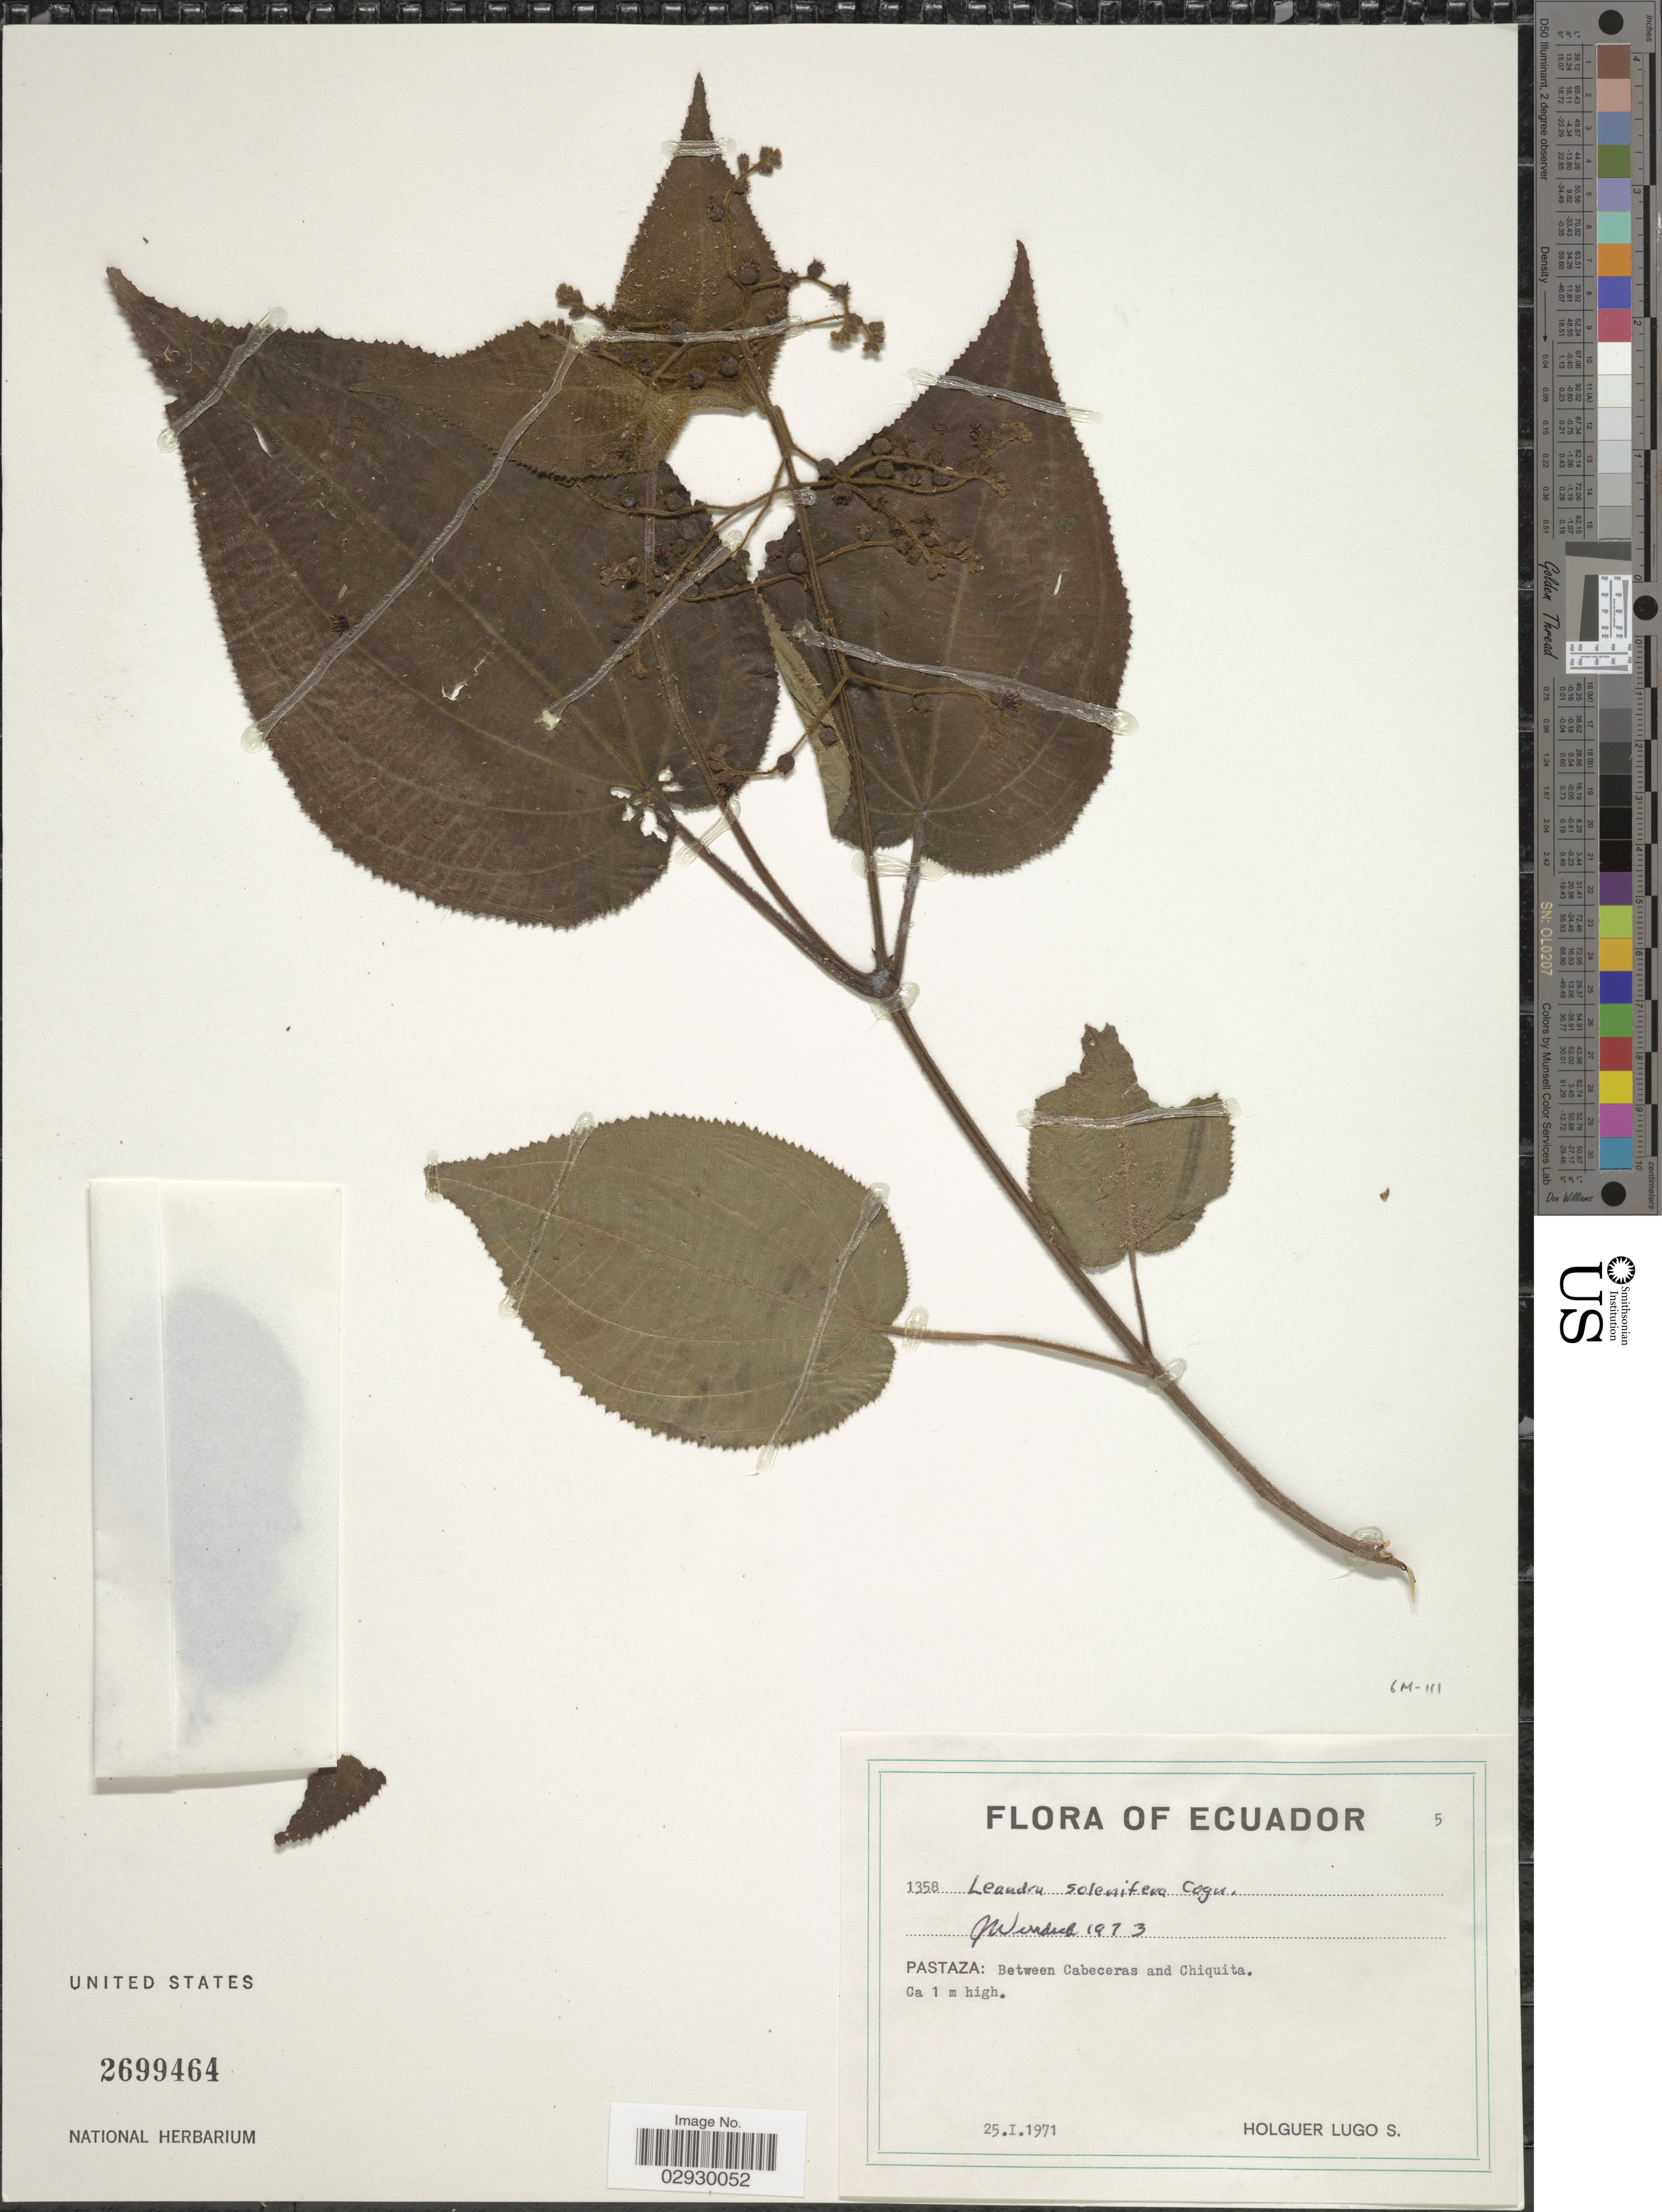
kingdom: Plantae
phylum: Tracheophyta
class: Magnoliopsida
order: Myrtales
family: Melastomataceae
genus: Leandra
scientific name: Leandra solenifera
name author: Cogn.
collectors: H. Lugo S.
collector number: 1358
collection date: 1971-01-25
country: Ecuador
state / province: Pastaza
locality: Between Cabeceras and Chiquita.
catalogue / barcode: US 2699464